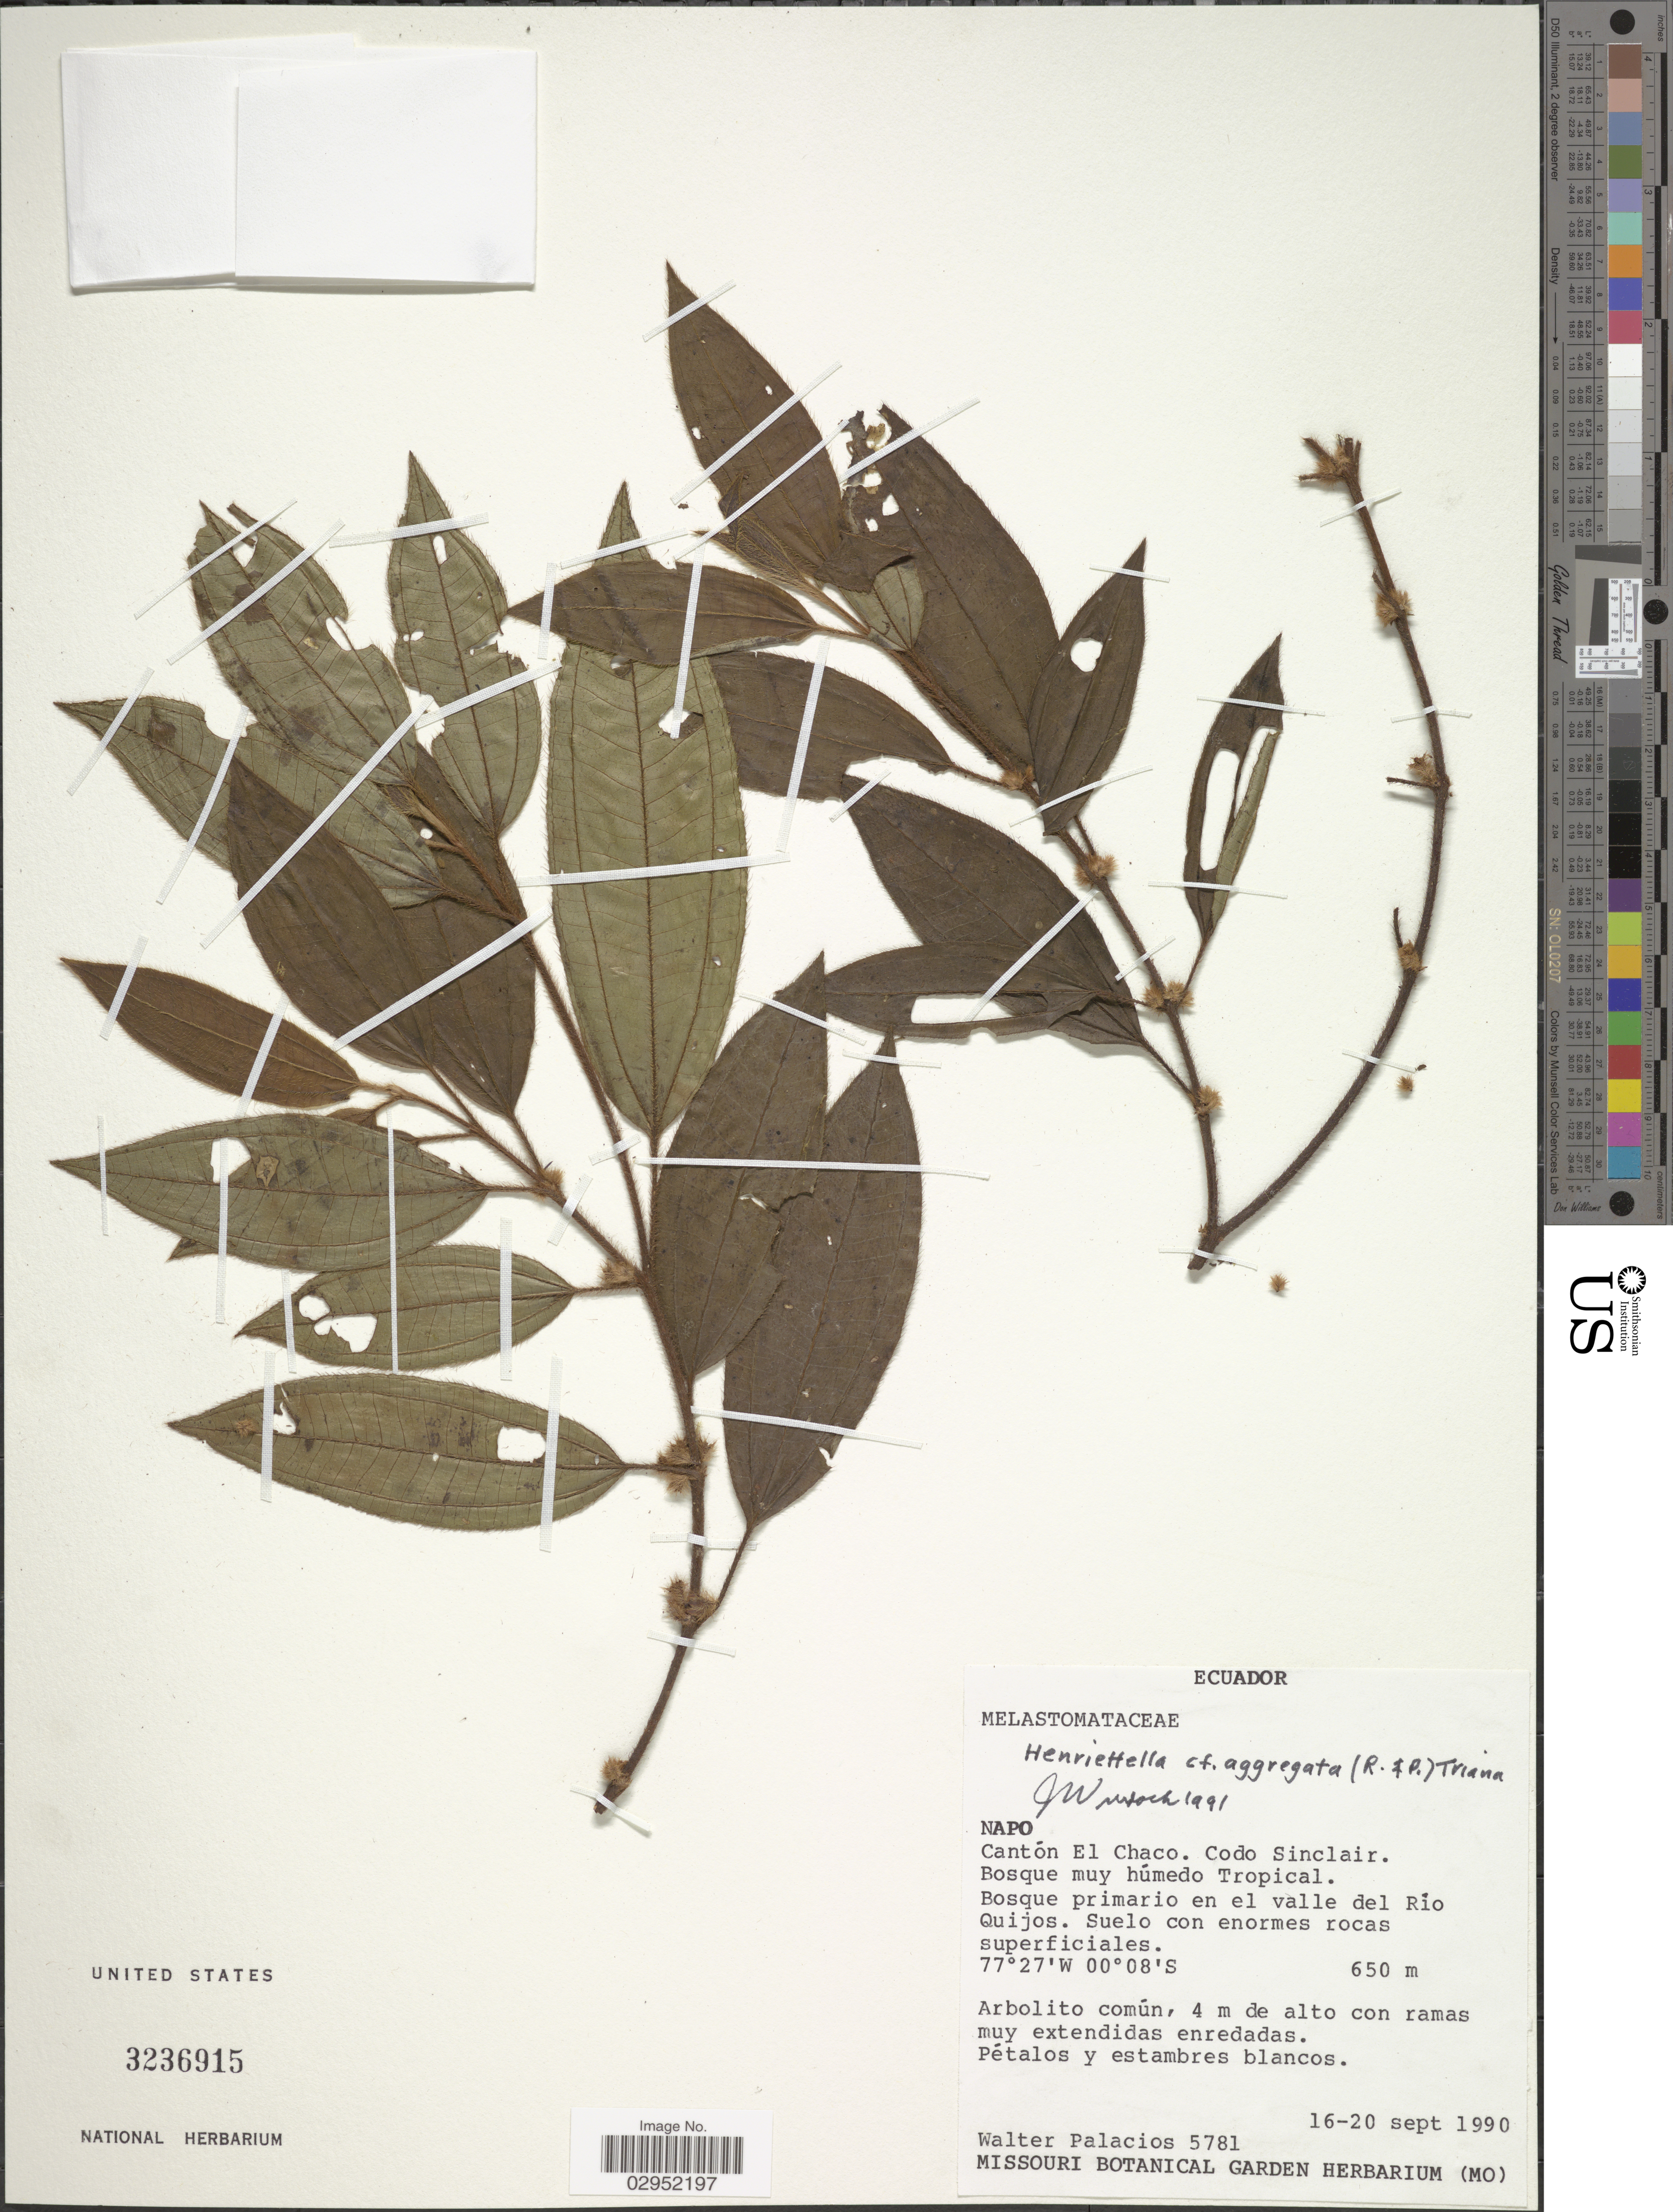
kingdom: Plantae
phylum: Tracheophyta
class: Magnoliopsida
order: Myrtales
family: Melastomataceae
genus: Henriettea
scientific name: Henriettea aggregata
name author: (D. Don) J.F. Macbr.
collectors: W. Palacios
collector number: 5781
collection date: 1990-09-16/1990-09-20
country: Ecuador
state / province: Napo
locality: Cantón El Chaco. Codo Sinclair. Bosque primario en el valle del Río Quijos.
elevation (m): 650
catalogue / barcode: US 3236915